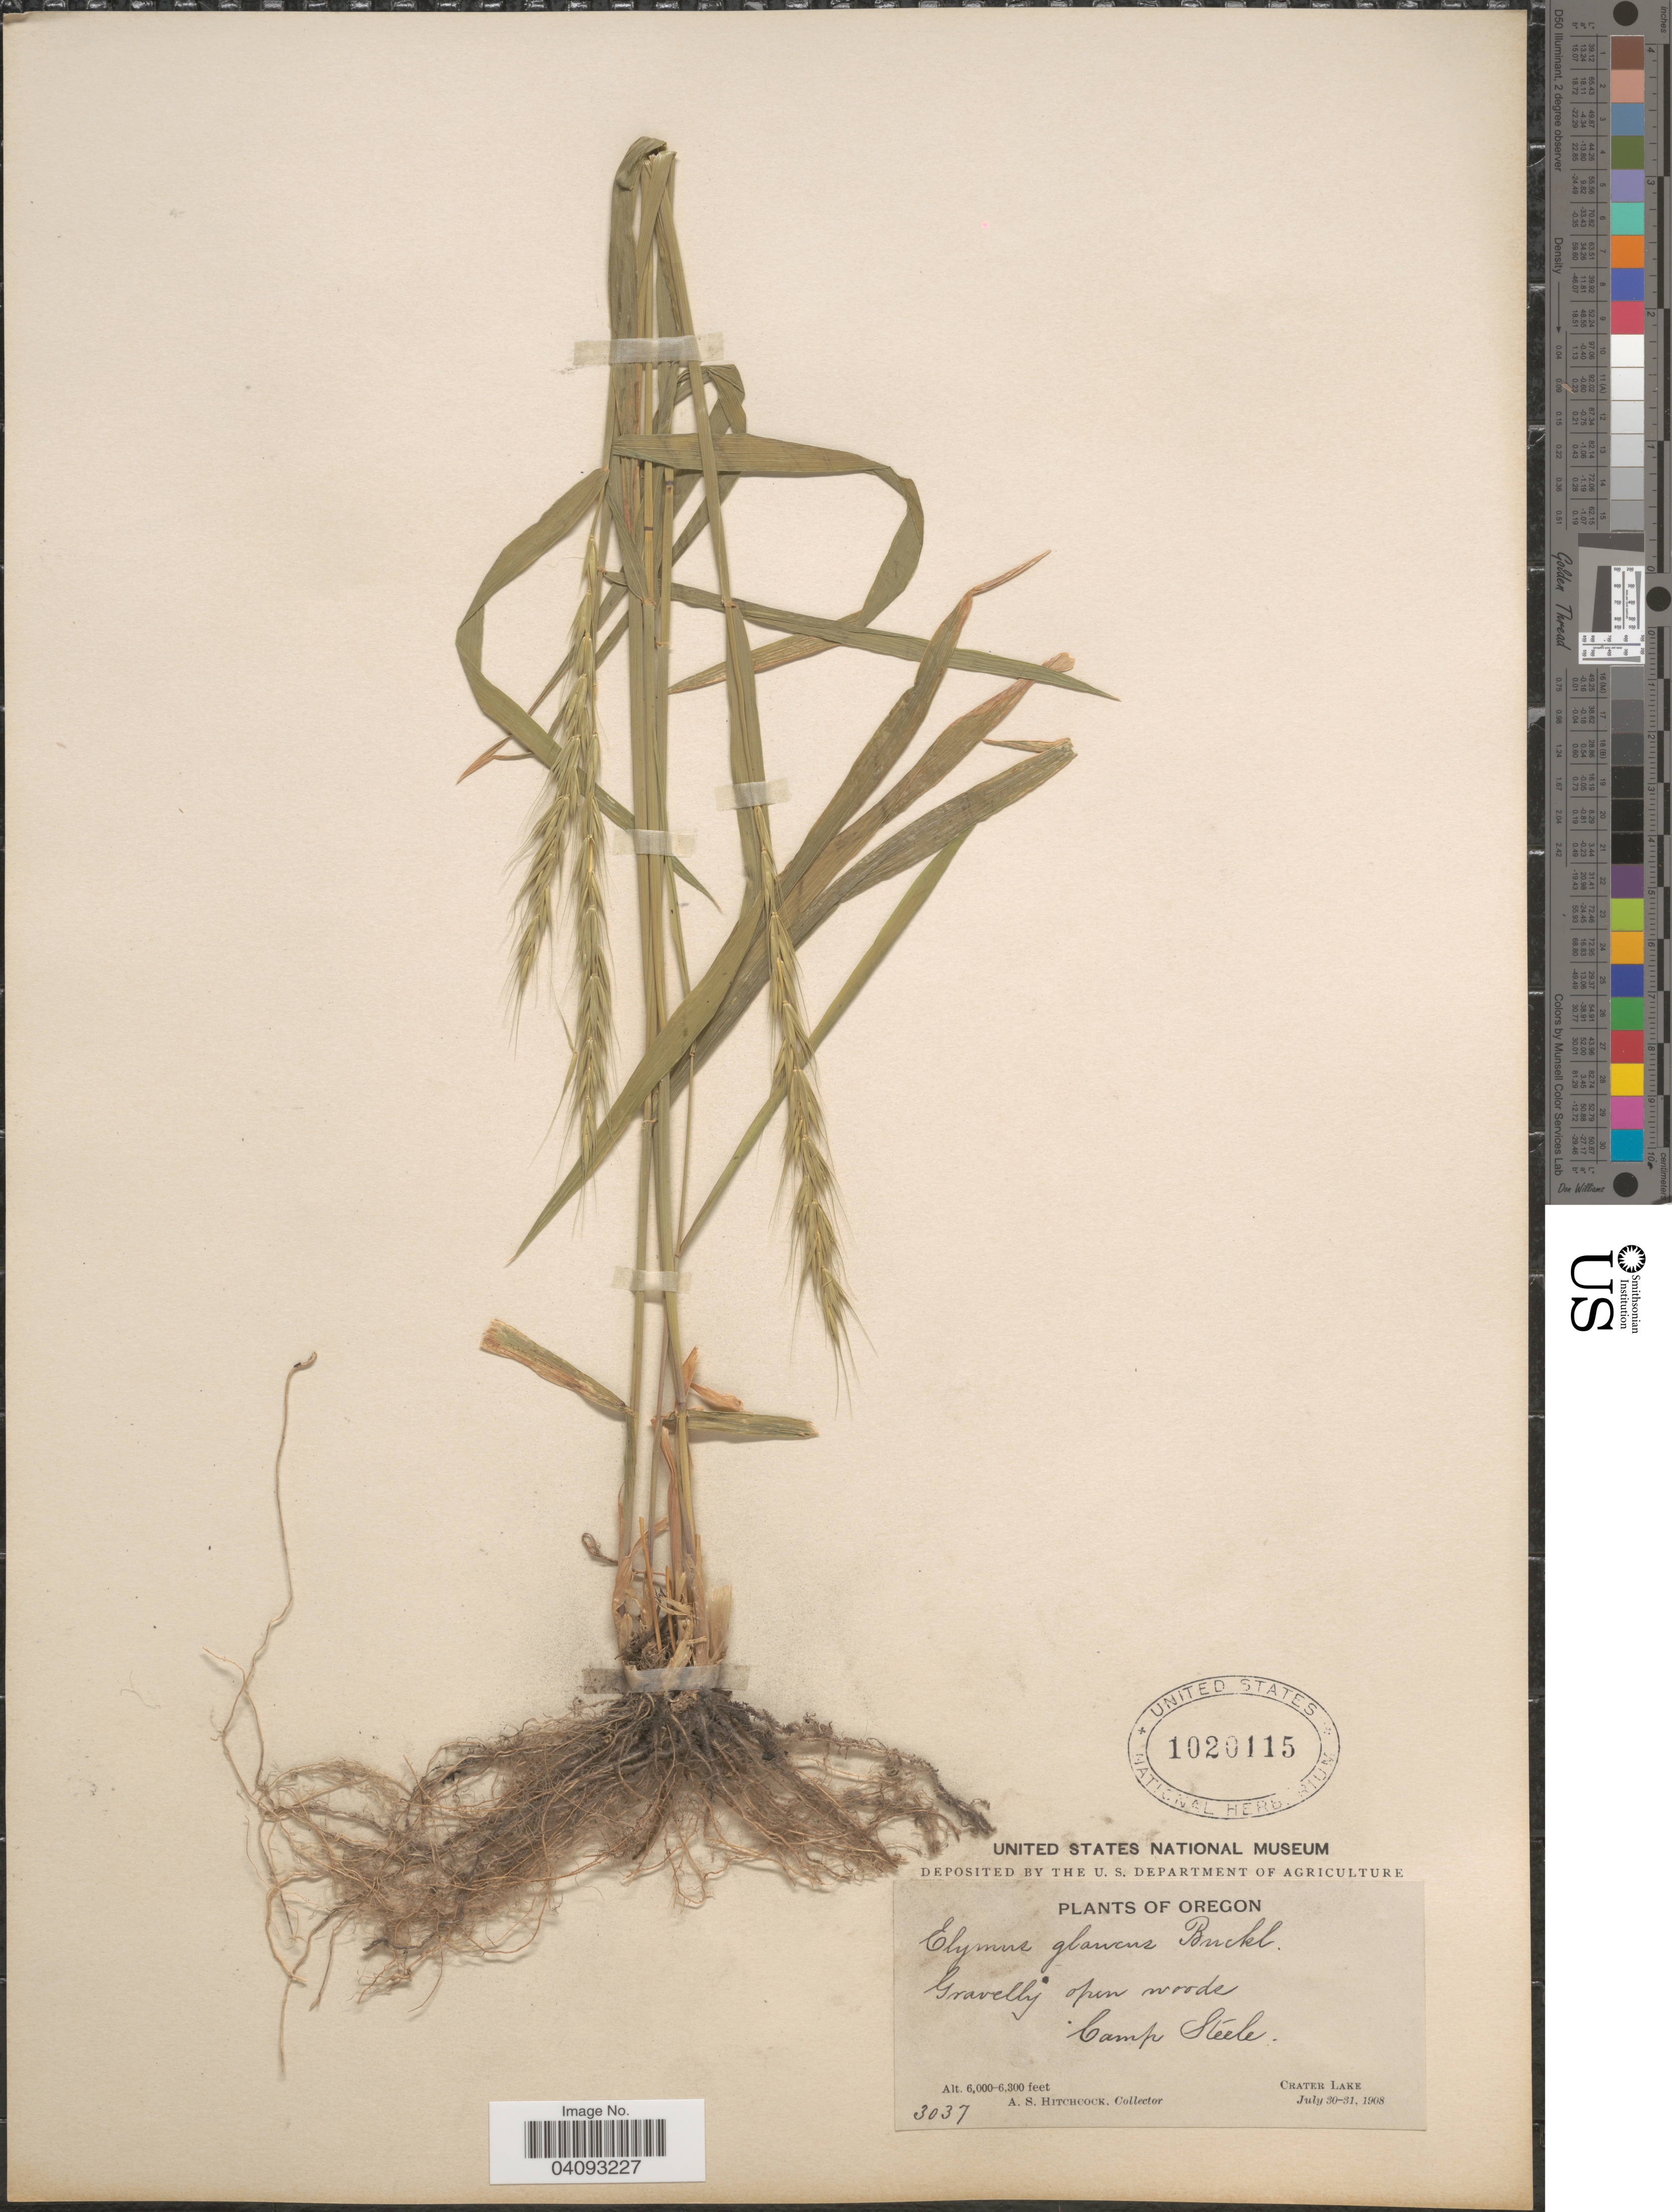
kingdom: Plantae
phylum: Tracheophyta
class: Liliopsida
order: Poales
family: Poaceae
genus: Elymus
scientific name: Elymus glaucus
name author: Buckley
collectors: A. S. Hitchcock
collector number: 3037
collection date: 1908-07-30/1908-07-31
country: United States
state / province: Oregon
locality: Gravelly open woods. Camp Steele. Crater Lake.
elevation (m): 1829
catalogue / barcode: US 1020115